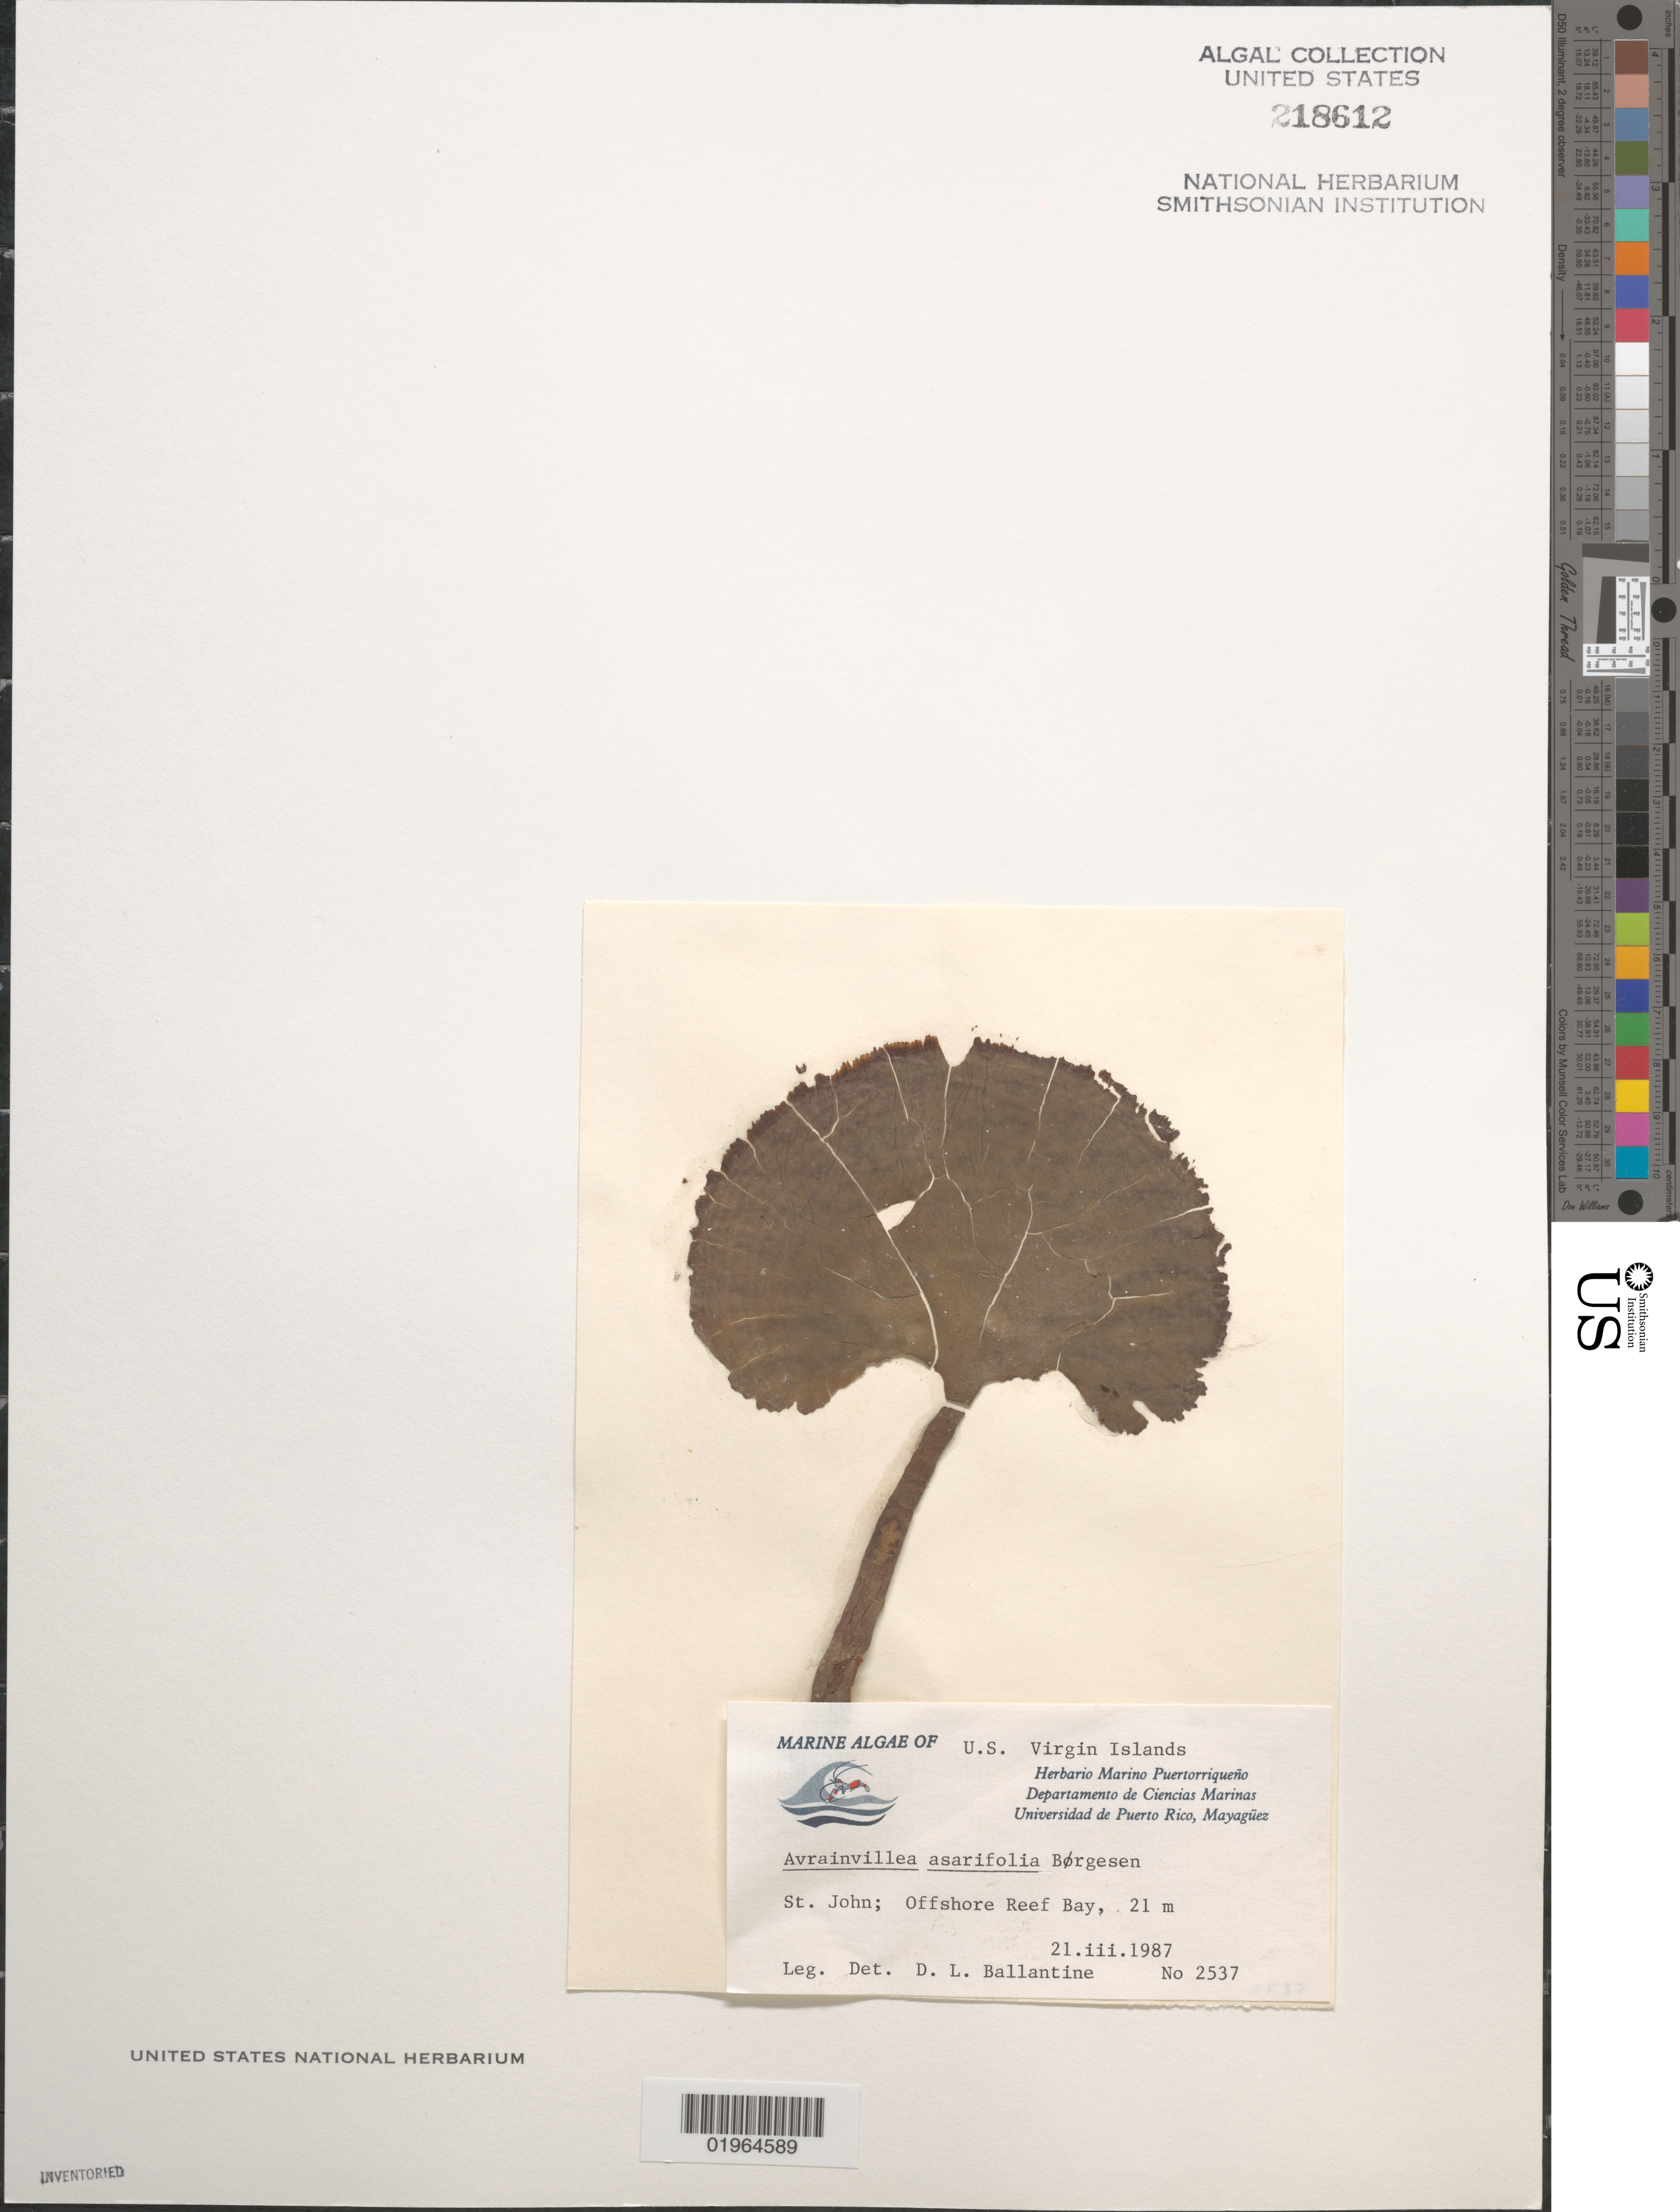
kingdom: Plantae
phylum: Chlorophyta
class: Ulvophyceae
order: Bryopsidales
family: Dichotomosiphonaceae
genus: Avrainvillea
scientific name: Avrainvillea asarifolia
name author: Børgesen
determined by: Ballantine, D. L.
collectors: D.L. Ballantine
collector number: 2537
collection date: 1987-03-21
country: U.S. Virgin Islands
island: St John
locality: Offshore Reef Bay, St. John I.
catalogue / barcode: US 218612